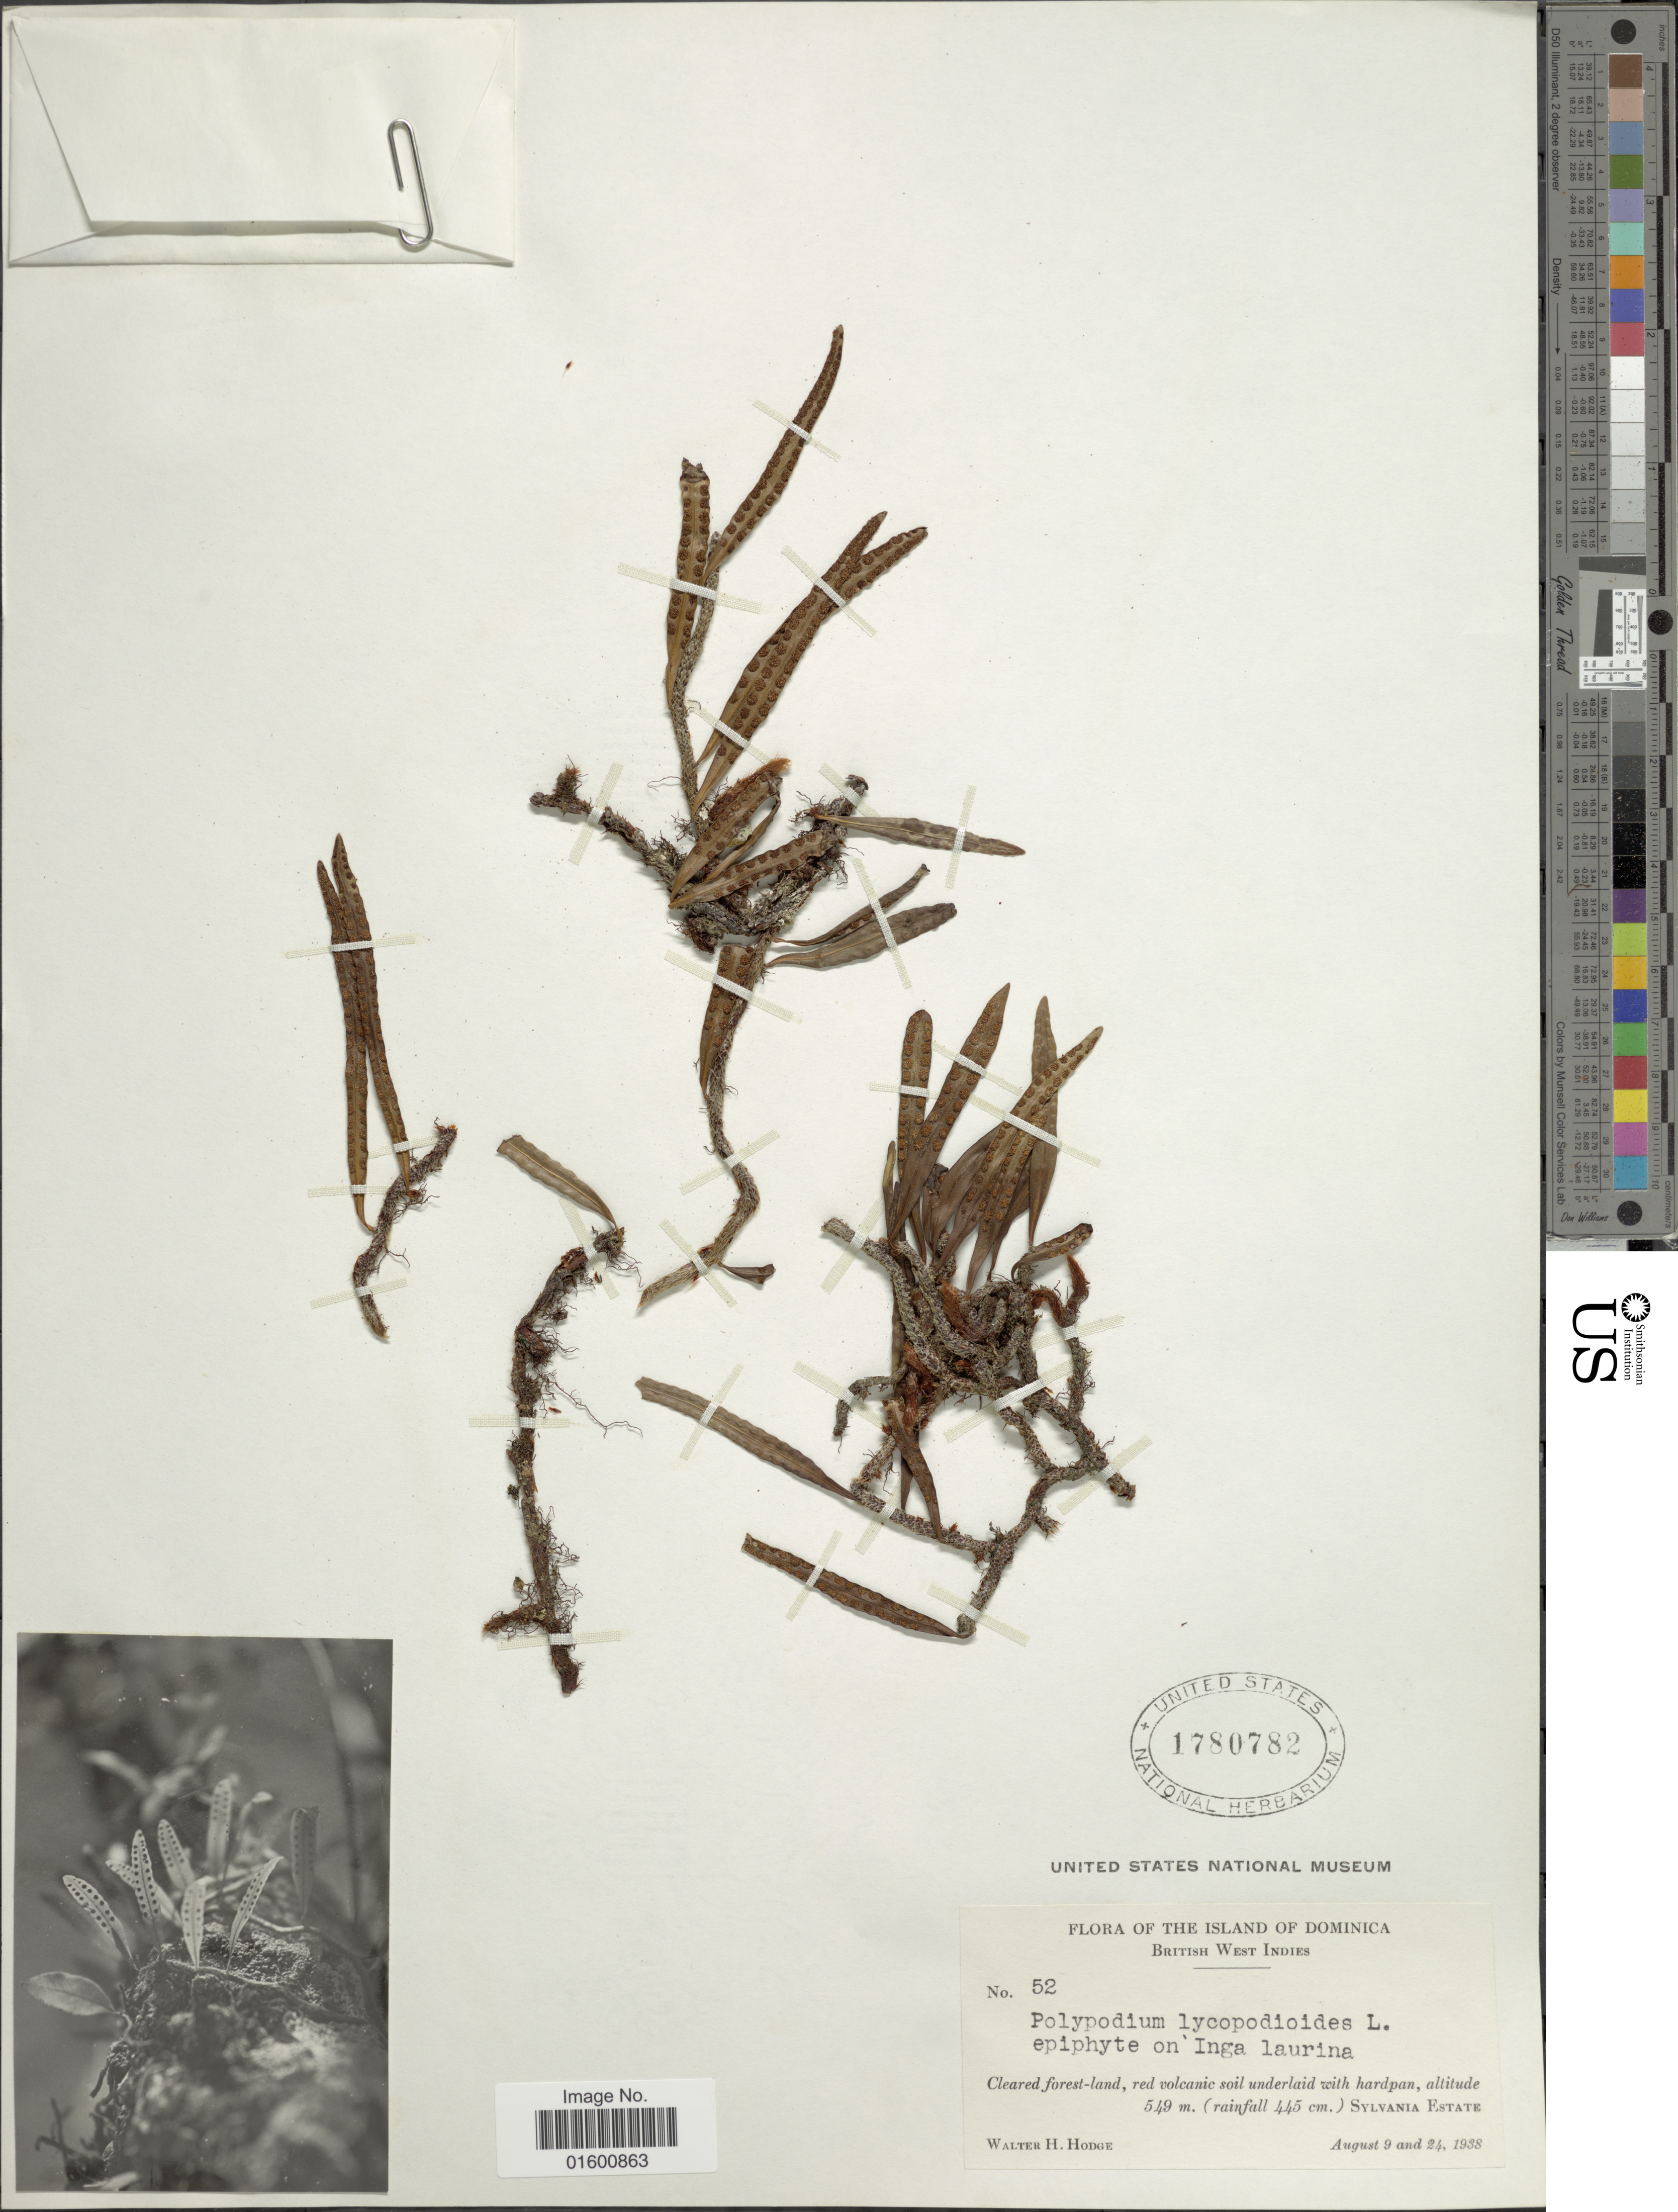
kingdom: Plantae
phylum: Tracheophyta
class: Polypodiopsida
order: Polypodiales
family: Polypodiaceae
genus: Microgramma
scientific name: Microgramma lycopodioides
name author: (L.) Copel.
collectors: W. Hodge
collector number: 52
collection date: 1938-08-09/1938-08-24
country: Dominica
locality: Island of Dominica, British West Indies, Inga Laurina, Sylvania Estate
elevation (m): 549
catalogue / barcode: US 1780782